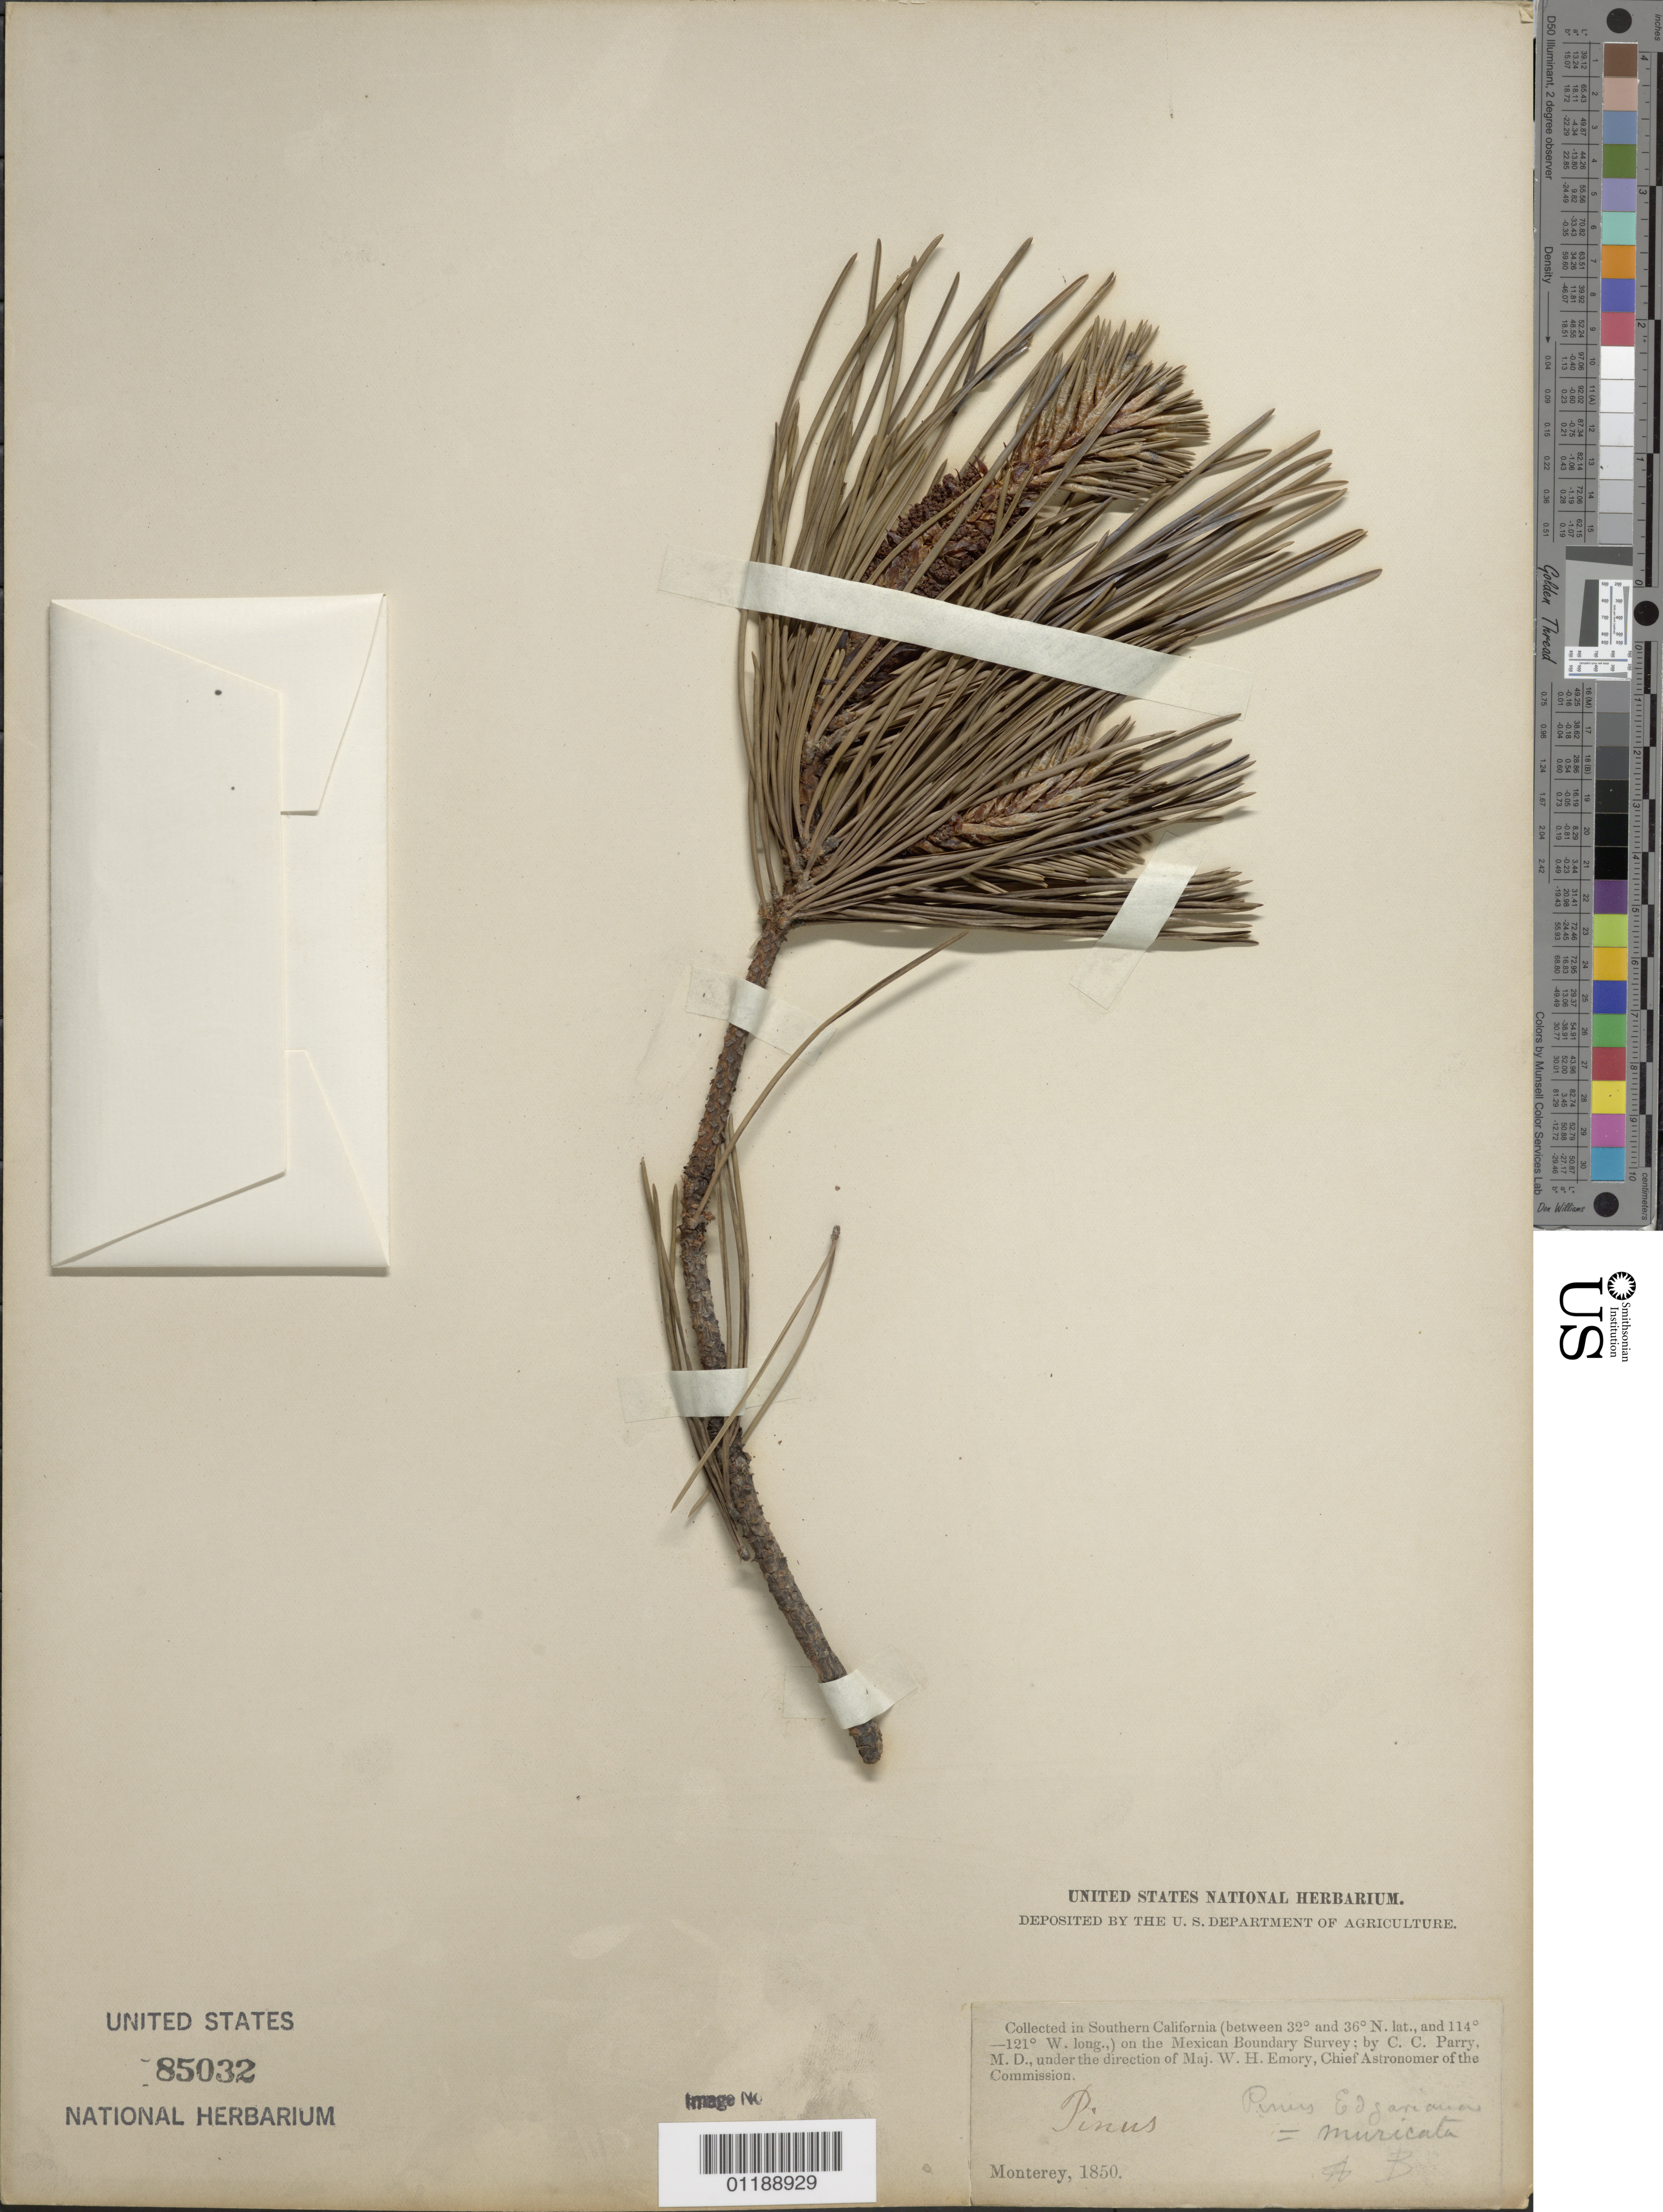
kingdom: Plantae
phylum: Tracheophyta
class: Pinopsida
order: Pinales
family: Pinaceae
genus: Pinus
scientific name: Pinus muricata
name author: D. Don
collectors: C. C. Parry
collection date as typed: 1850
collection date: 1850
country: United States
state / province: California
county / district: Monterey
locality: Monterey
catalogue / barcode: US 85032